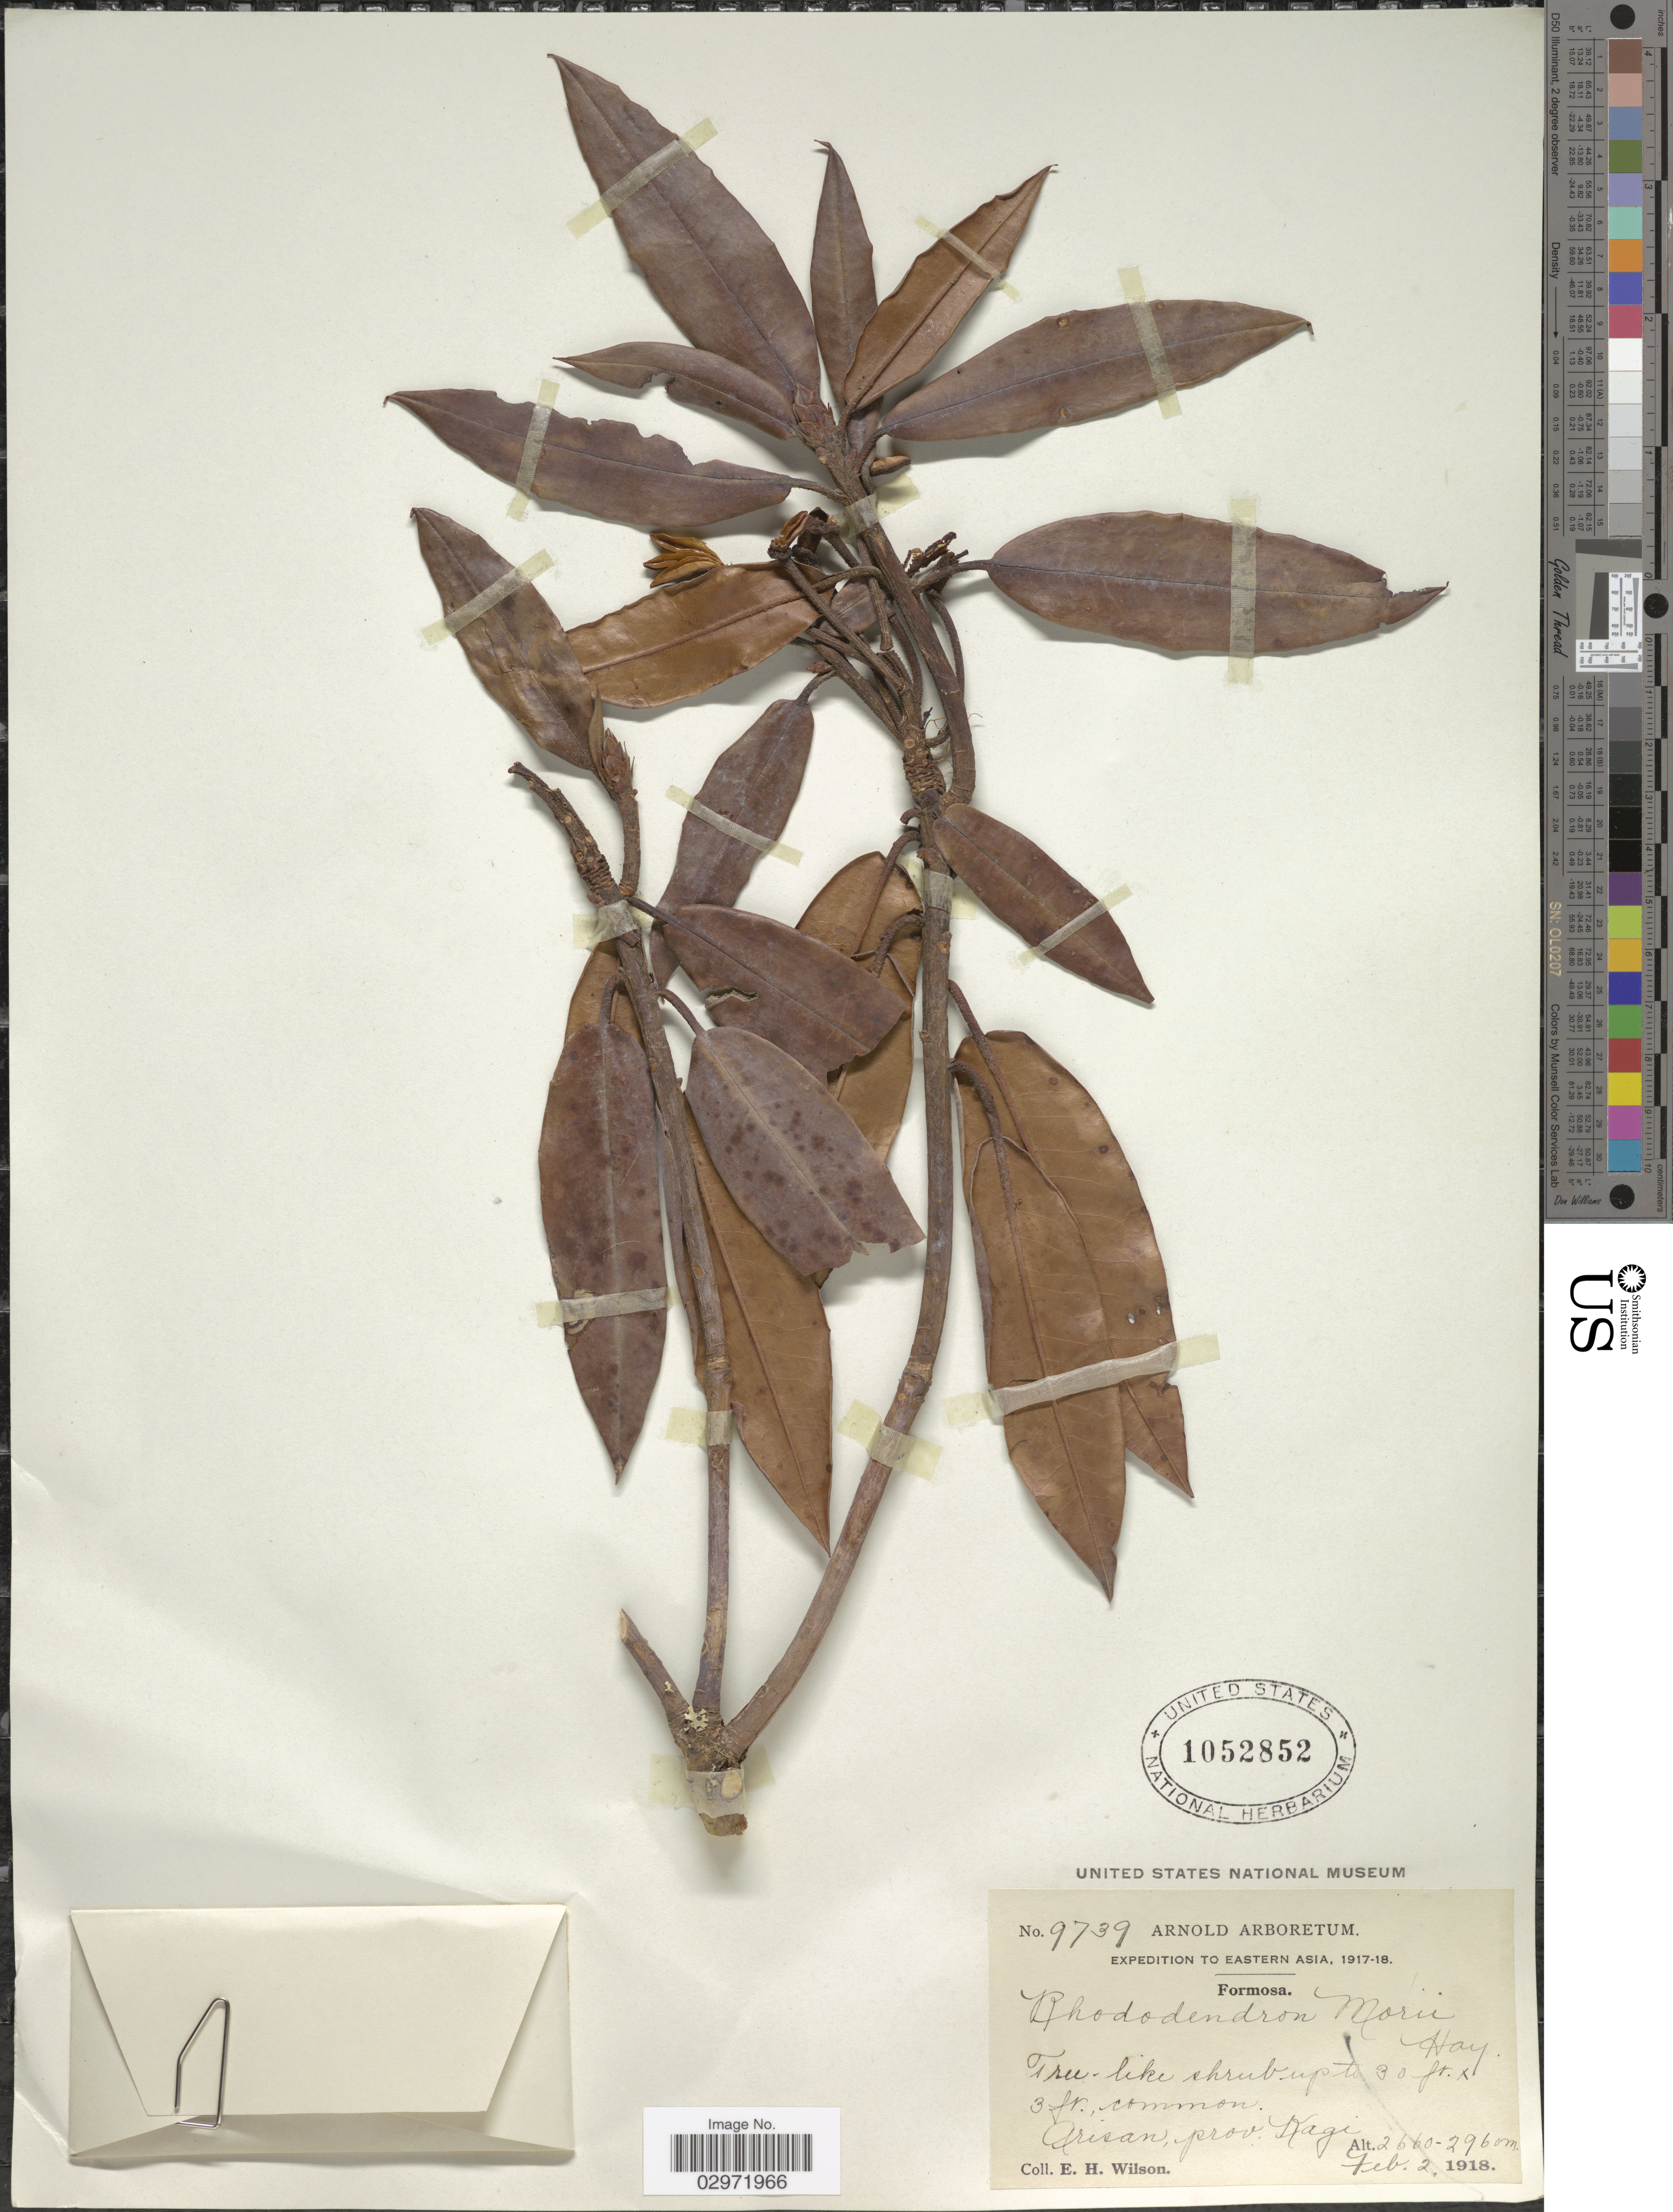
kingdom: Plantae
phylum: Tracheophyta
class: Magnoliopsida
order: Gentianales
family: Rubiaceae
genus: Elaeagia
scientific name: Elaeagia morii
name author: Hayata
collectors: E. Wilson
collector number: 9739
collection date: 1918-02-02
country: Taiwan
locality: Eastern Asia, Formosa, Arisan, prov. Kagi.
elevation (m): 2660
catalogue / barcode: US 1052852